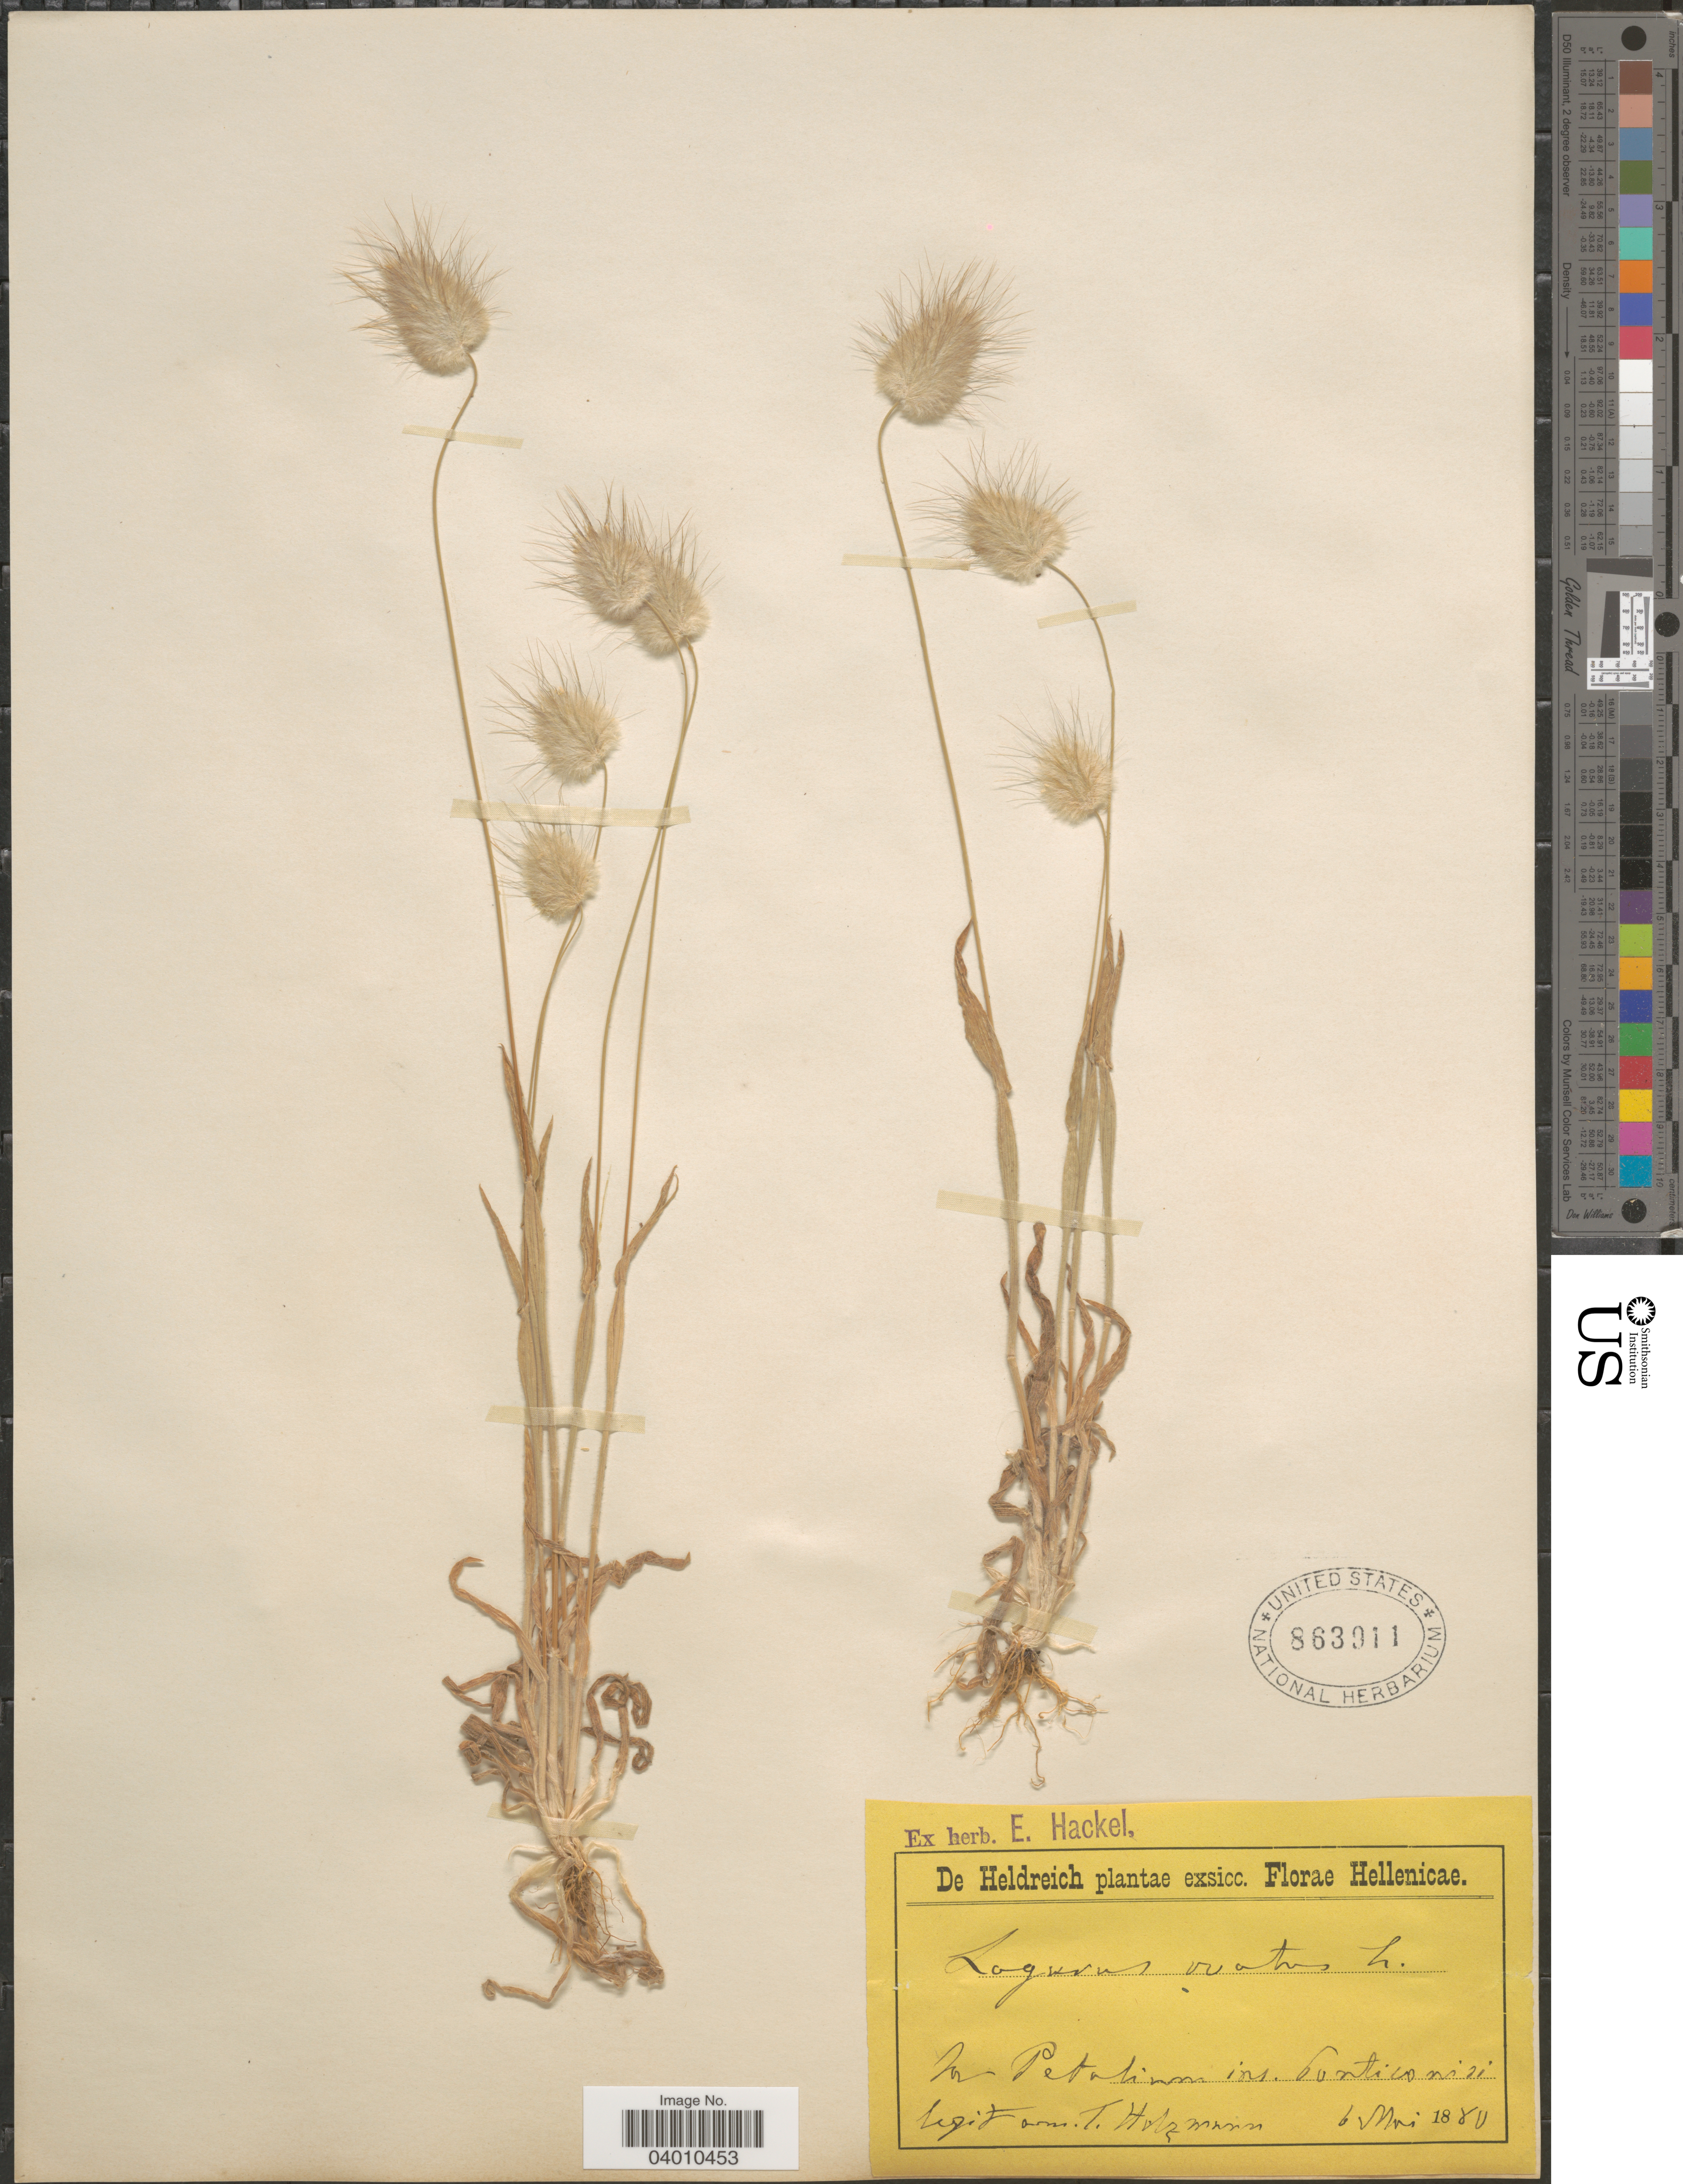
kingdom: Plantae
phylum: Tracheophyta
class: Liliopsida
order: Poales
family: Poaceae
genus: Lagurus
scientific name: Lagurus ovatus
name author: L.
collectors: T. Holzmann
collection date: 1880-05-06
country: Greece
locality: Hellenicae.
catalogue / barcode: US 863911